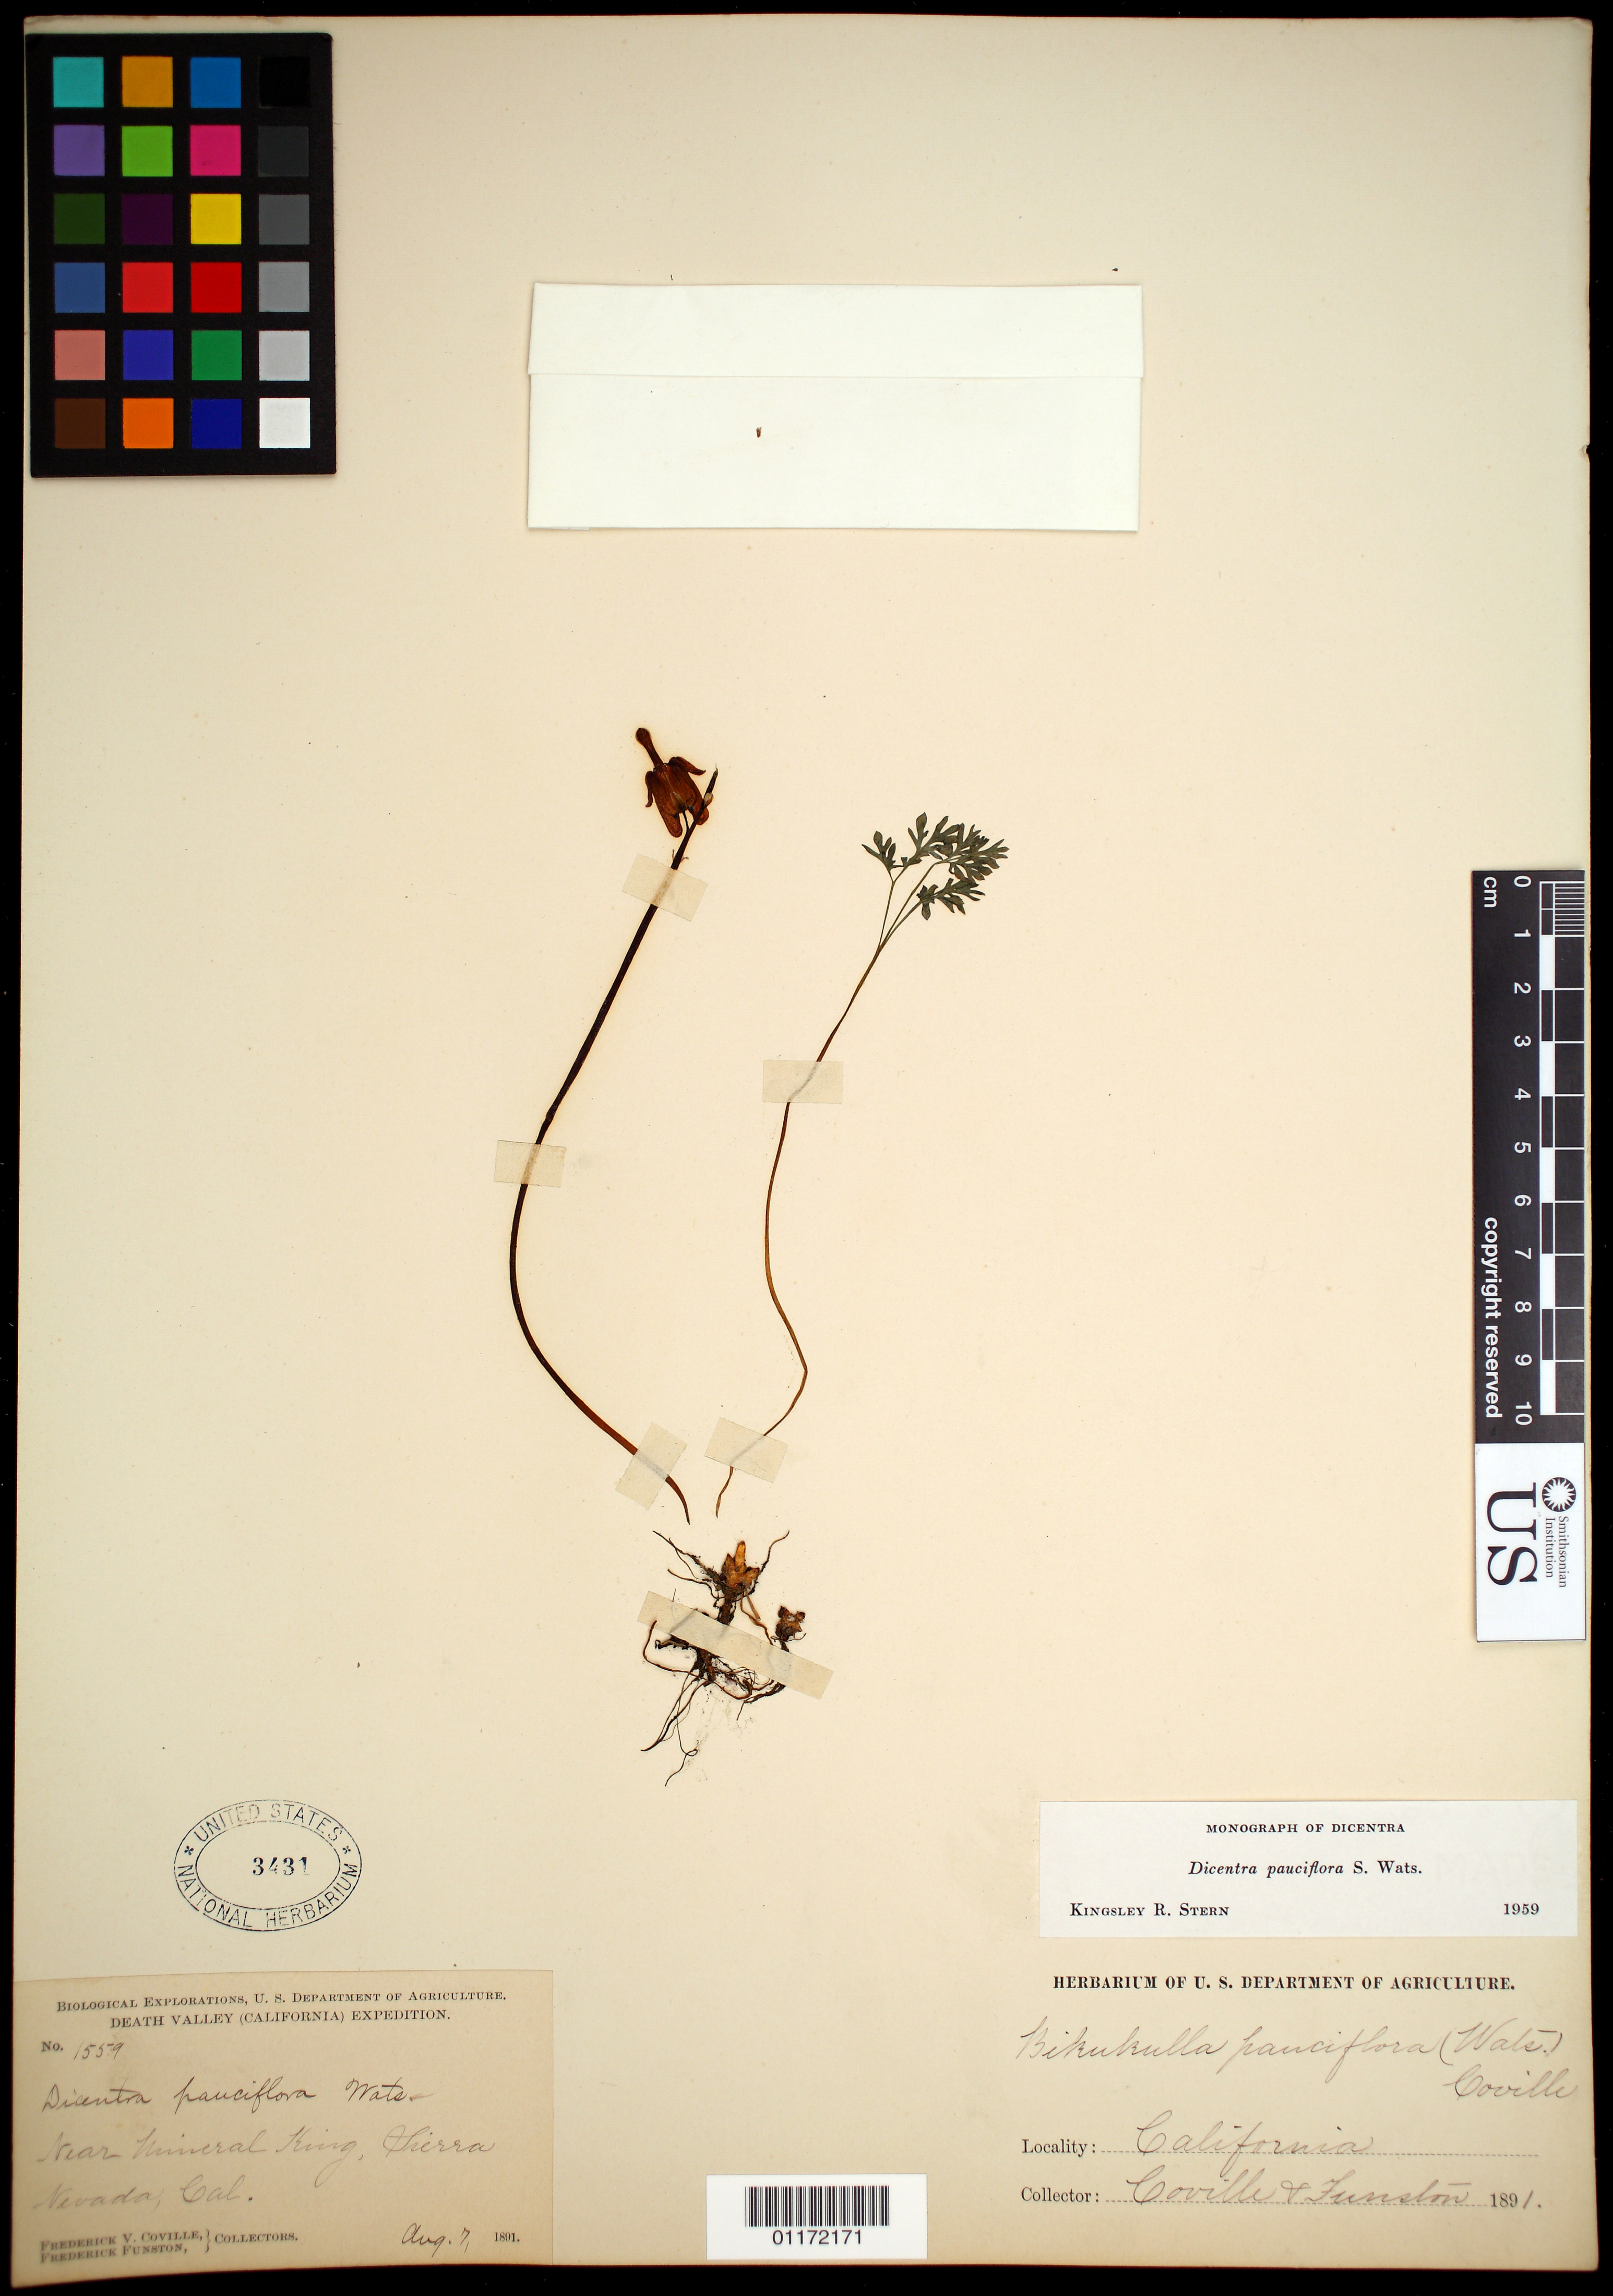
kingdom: Plantae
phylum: Tracheophyta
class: Magnoliopsida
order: Ranunculales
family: Papaveraceae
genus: Dicentra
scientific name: Dicentra pauciflora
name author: S. Watson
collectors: F. V. Coville & F. Funston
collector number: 1559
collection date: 1891-08-07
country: United States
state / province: California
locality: near Mineral King, Sierra Nevada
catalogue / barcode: US 3431